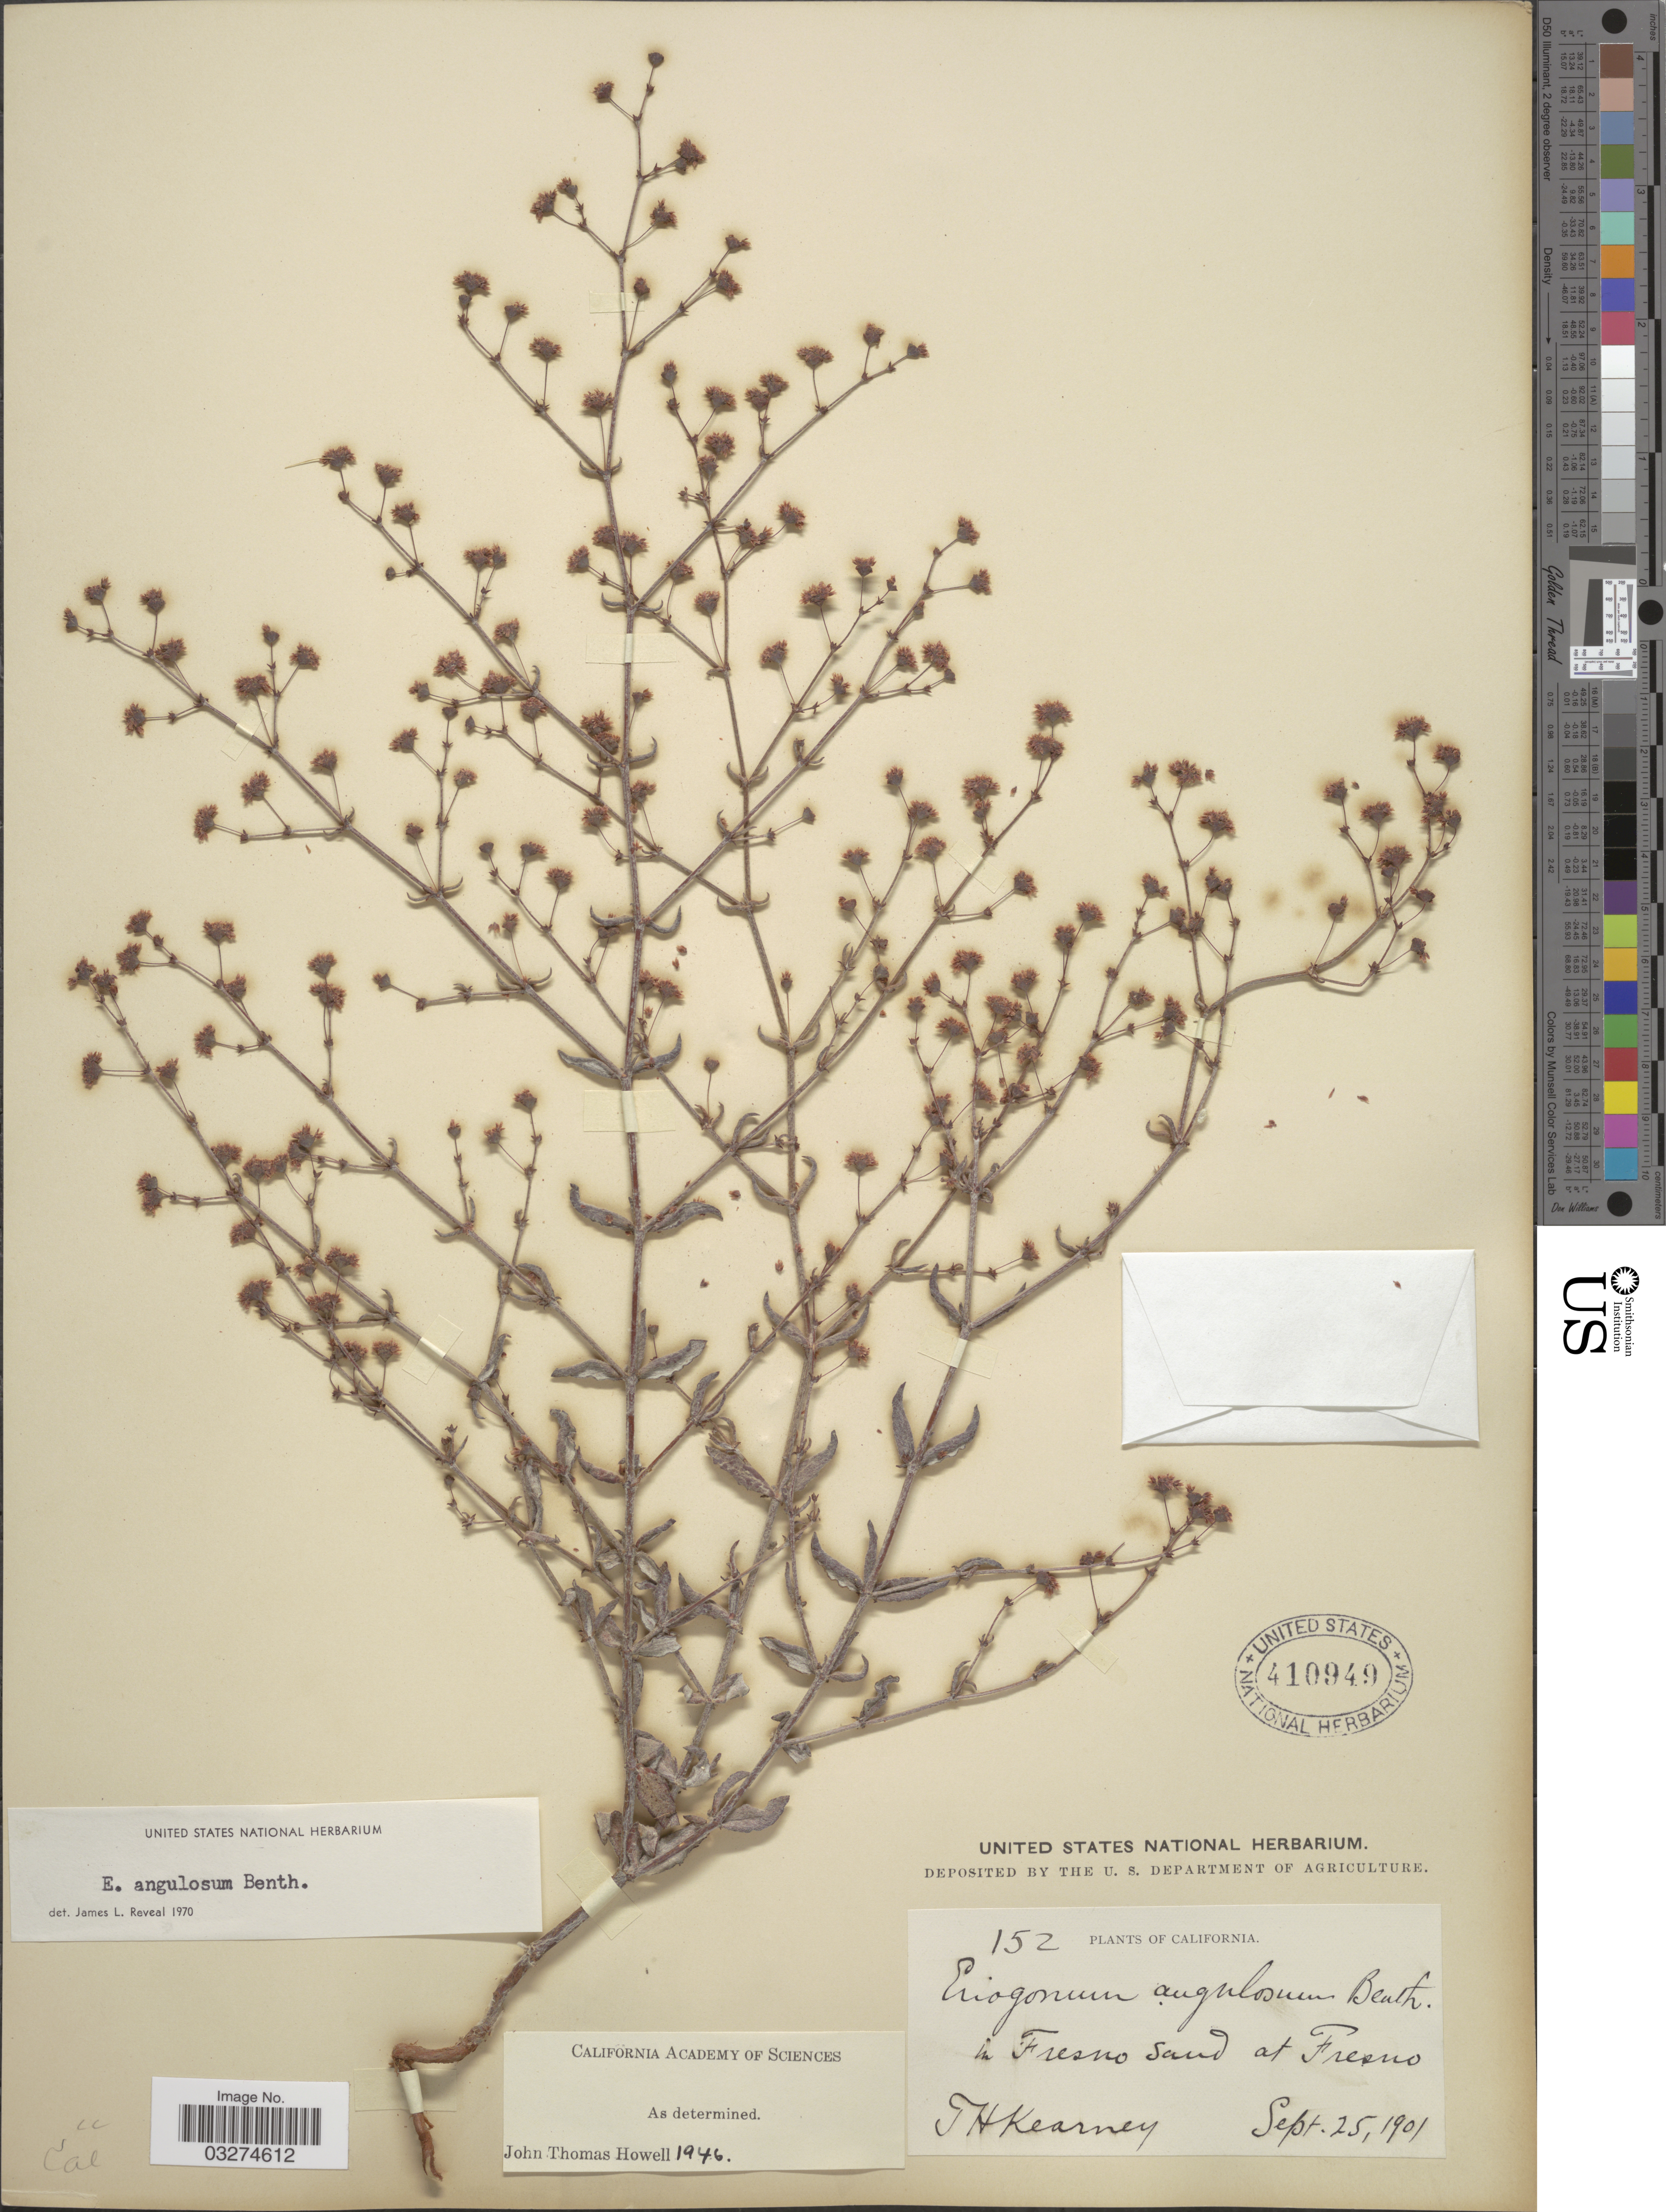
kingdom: Plantae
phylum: Tracheophyta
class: Magnoliopsida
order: Caryophyllales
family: Polygonaceae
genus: Eriogonum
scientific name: Eriogonum angulosum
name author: Benth.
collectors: T. H. Kearney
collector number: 152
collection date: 1901-09-25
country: United States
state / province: California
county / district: Fresno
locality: In Fresno sand at Fresno.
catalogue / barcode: US 410949